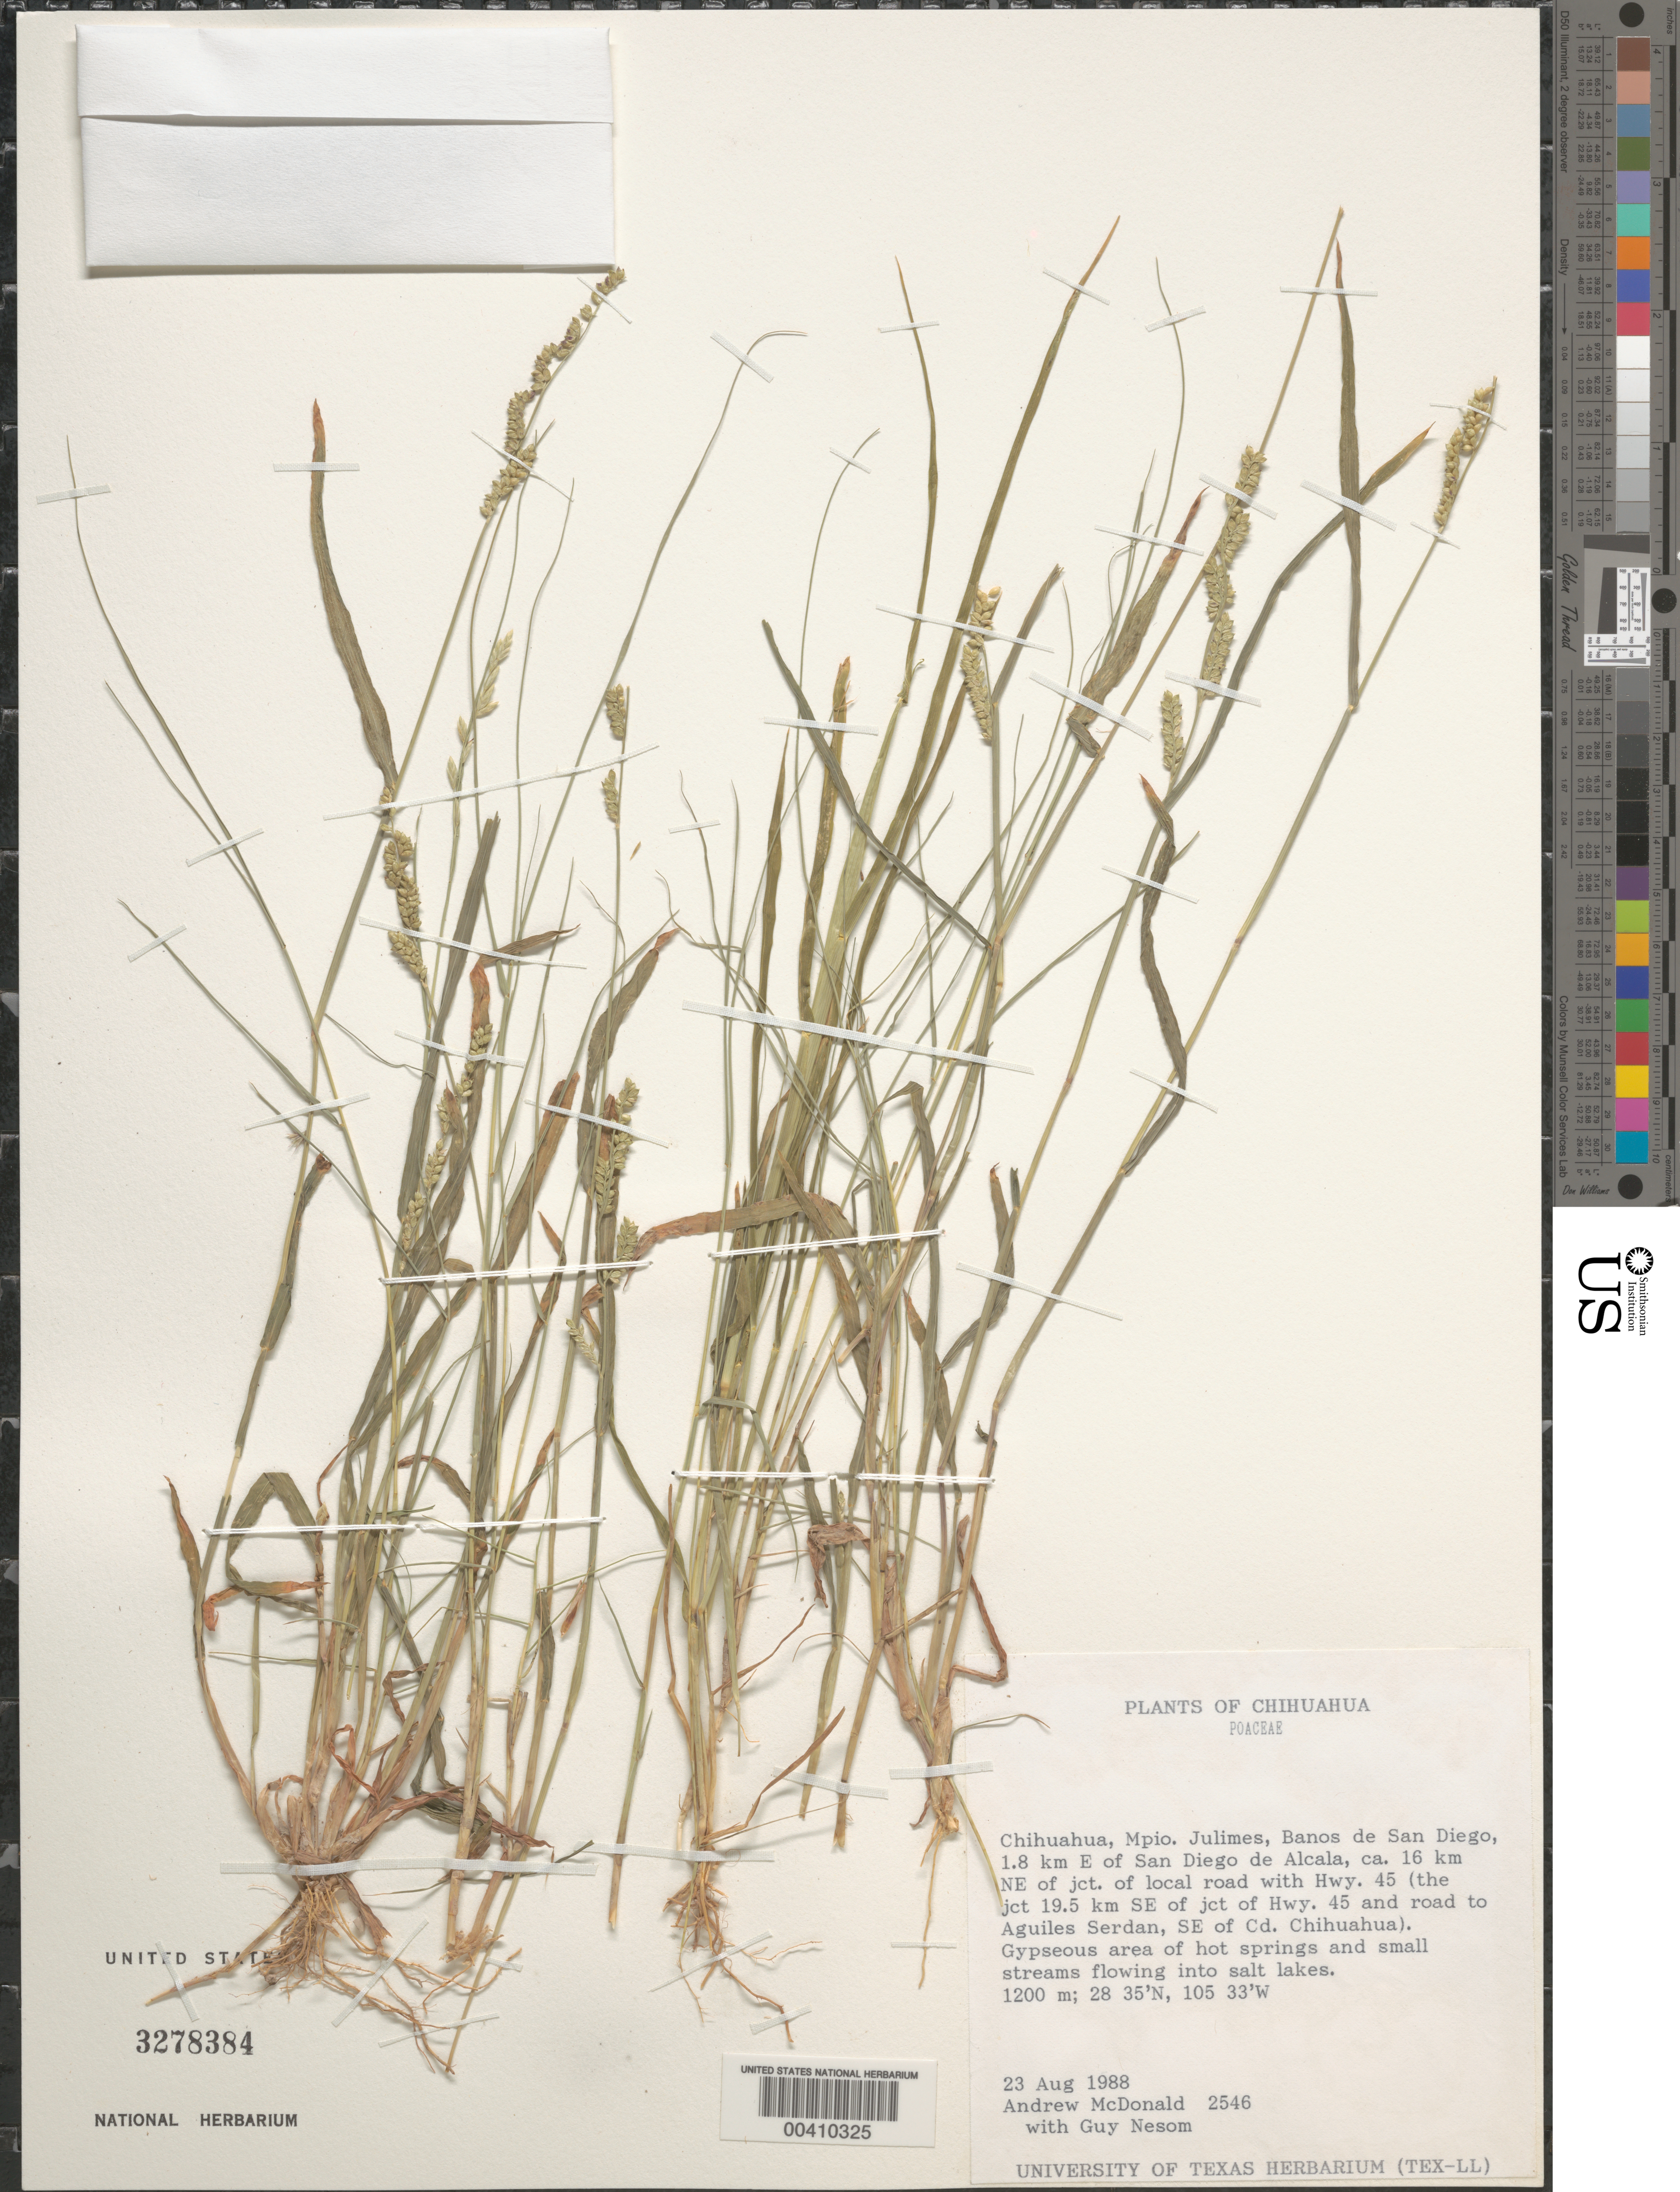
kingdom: Plantae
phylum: Tracheophyta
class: Liliopsida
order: Poales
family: Poaceae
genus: Echinochloa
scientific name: Echinochloa sp.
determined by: Soreng, Robert J., Research Associate (BOT), Smithsonian Institution - National Museum of Natural History (UNITED STATES)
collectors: J. A. McDonald & G. L. Nesom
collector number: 2546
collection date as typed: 23 Aug 1988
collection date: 1988-08-23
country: Mexico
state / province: Chihuahua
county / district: Julimes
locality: Banos de San Diego, 1.8 km E of San Diego de Alcala, 16 km NE of jct of rd with Hwy 45, the jct 19.5 km SE of jct...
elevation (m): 1200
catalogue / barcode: US 3278384